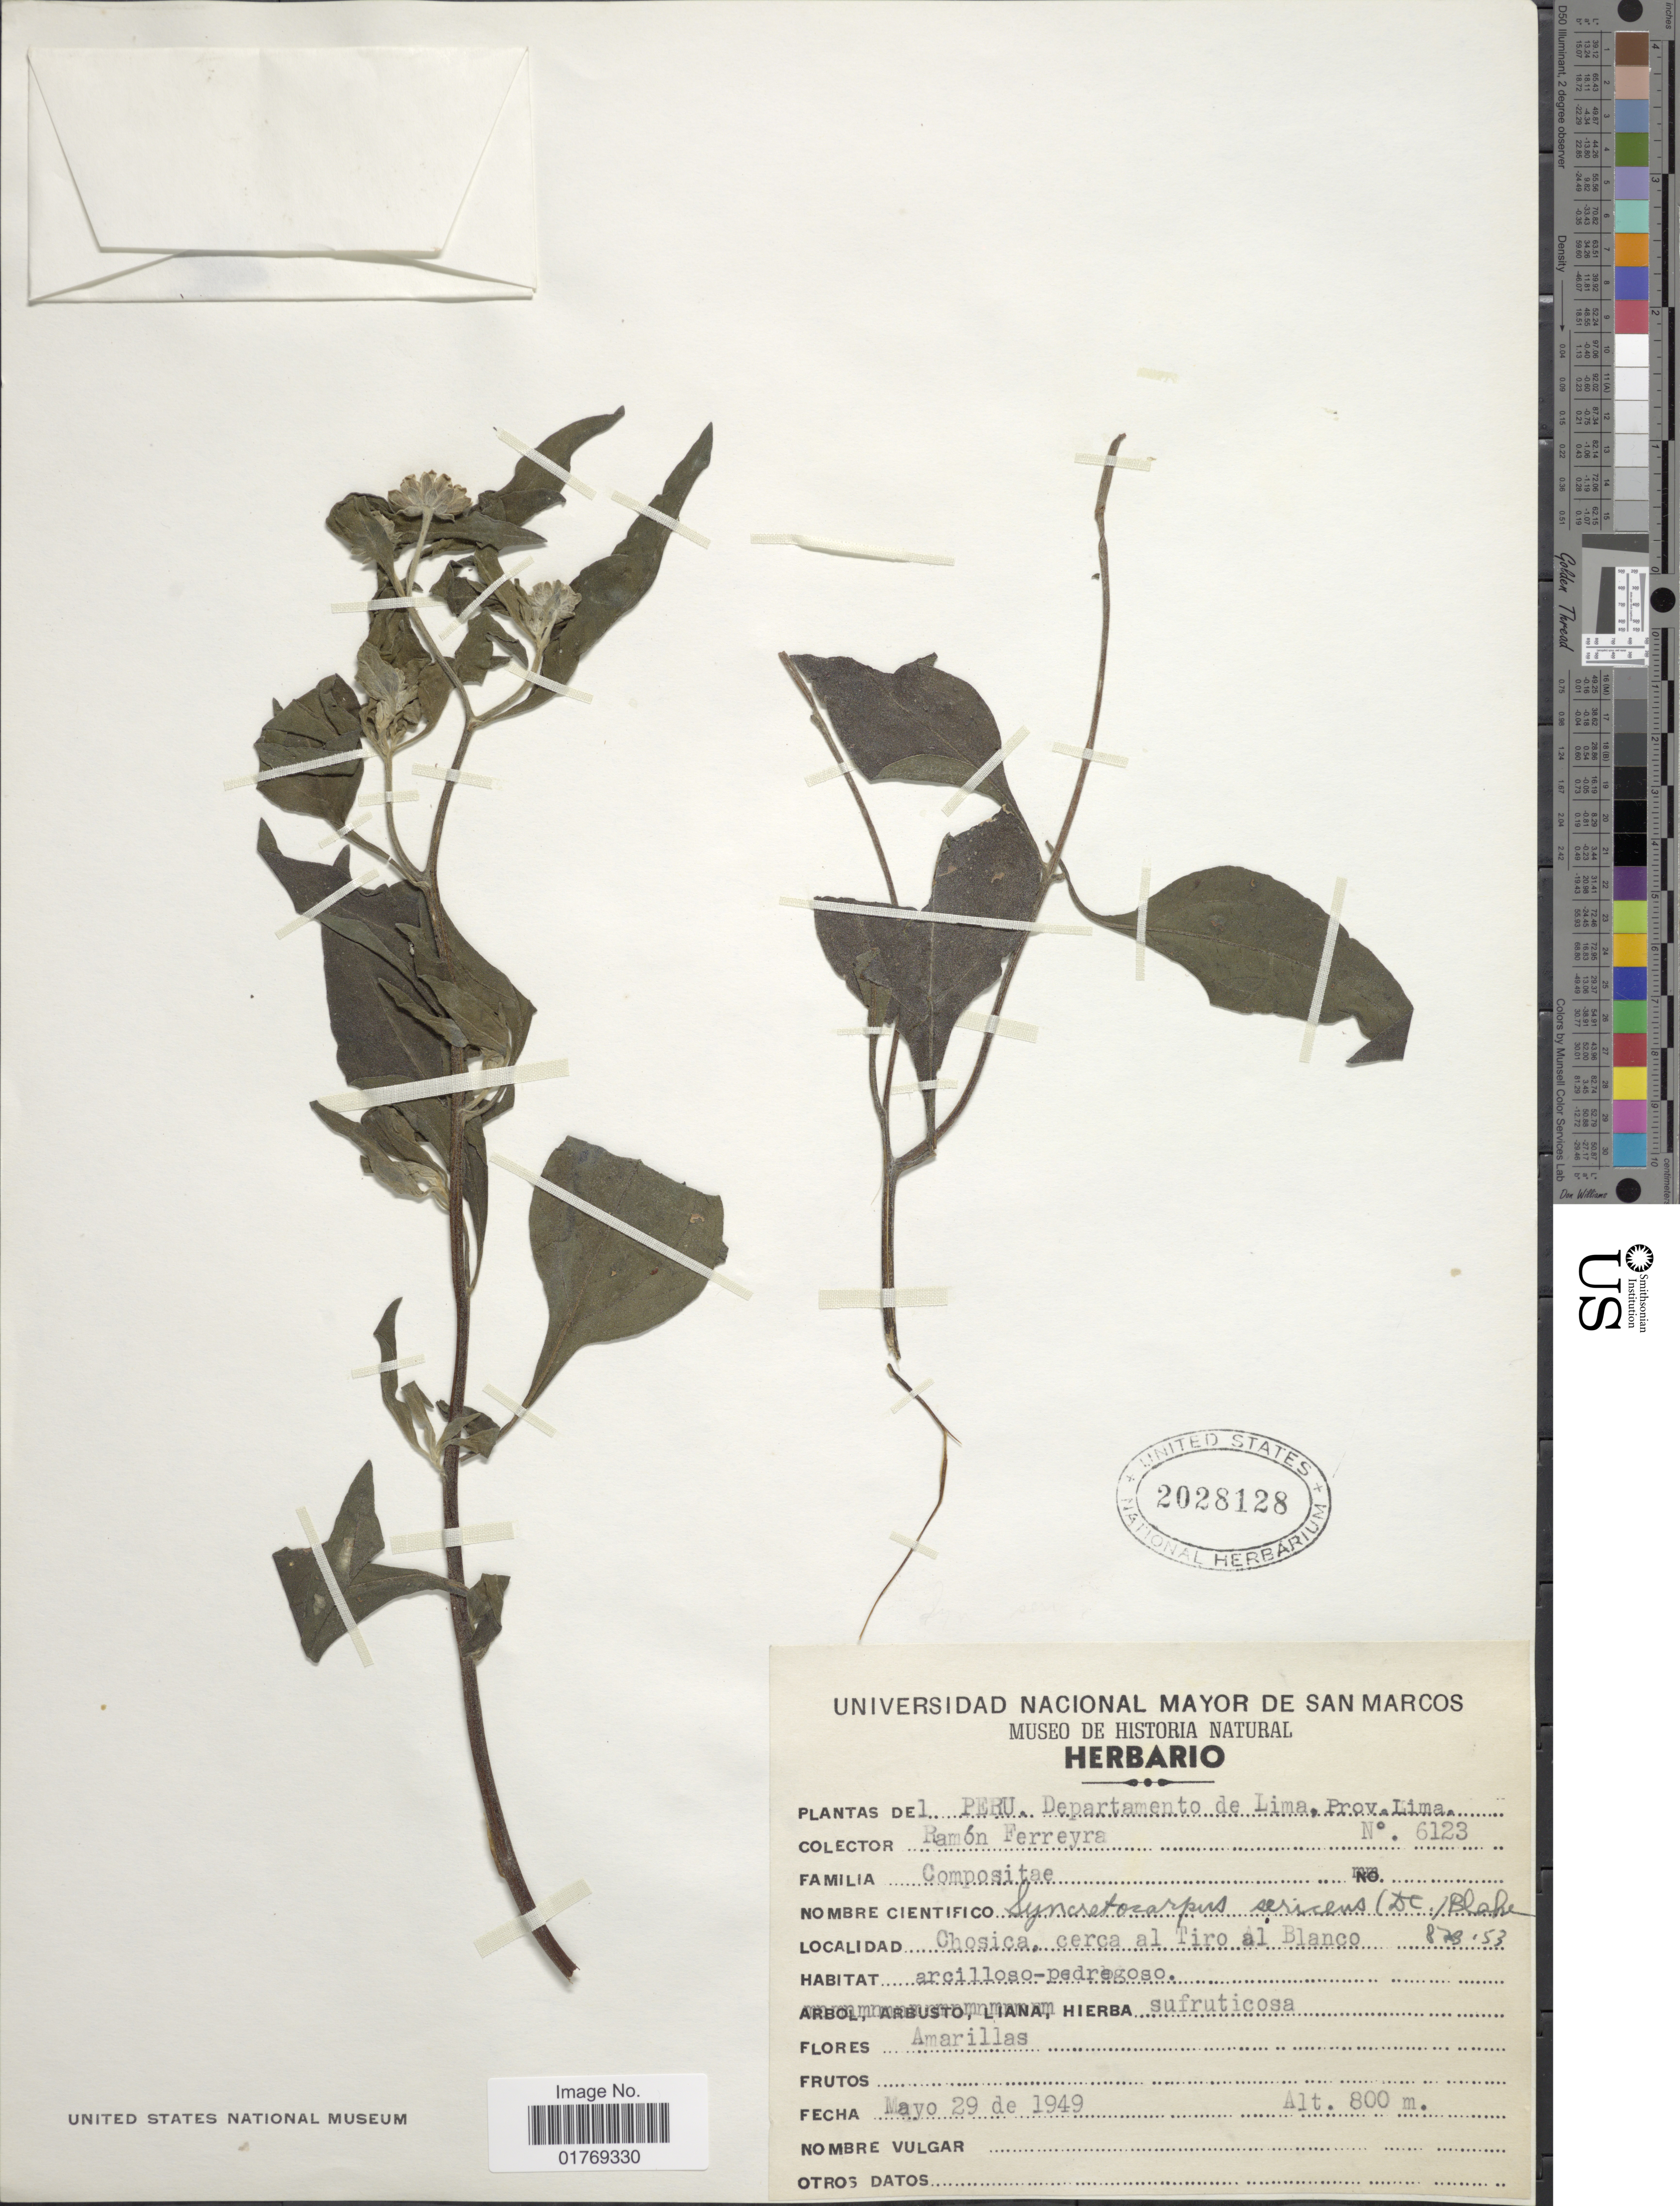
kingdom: Plantae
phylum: Tracheophyta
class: Magnoliopsida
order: Asterales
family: Asteraceae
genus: Syncretocarpus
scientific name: Syncretocarpus sericeus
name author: S.F. Blake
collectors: R. A. Ferreyra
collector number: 6123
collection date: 1949-05-29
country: Peru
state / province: Lima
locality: Peru. Departamento de Lima. prov. Lima. Chosica, cerca al Tiro al Blanco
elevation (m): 800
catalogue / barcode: US 2028128